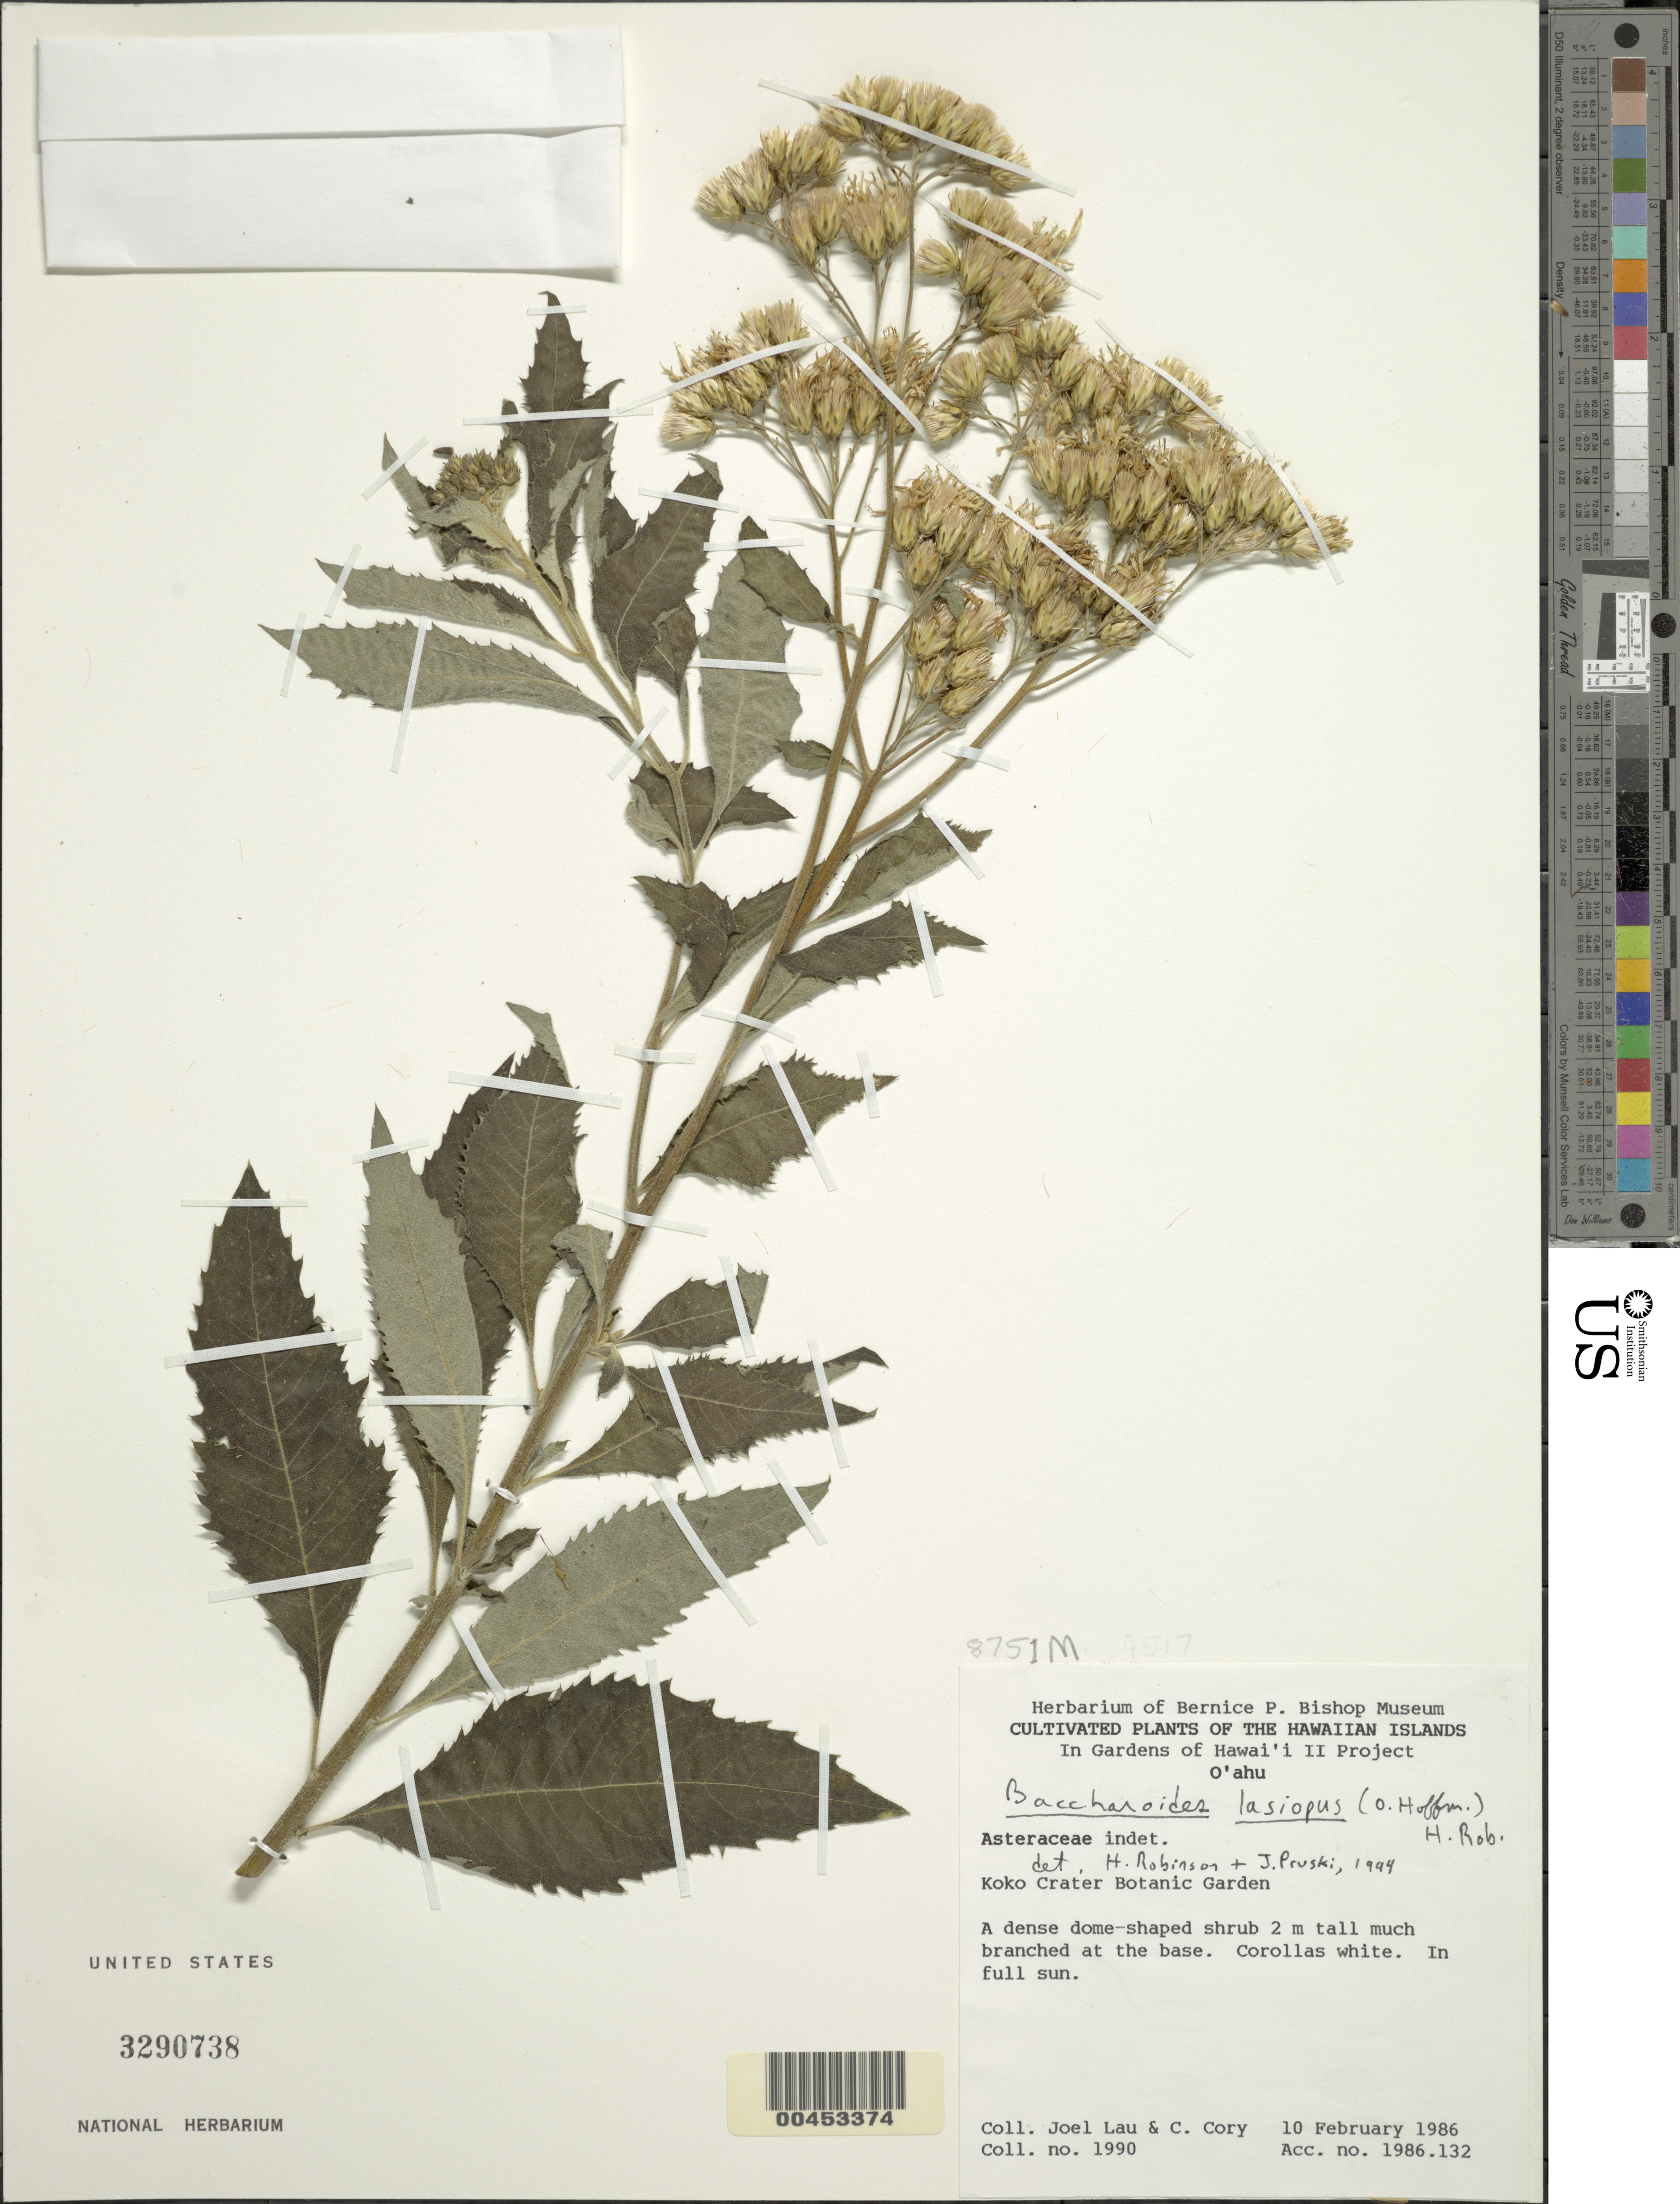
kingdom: Plantae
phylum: Tracheophyta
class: Magnoliopsida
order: Asterales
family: Asteraceae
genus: Baccharoides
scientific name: Baccharoides lasiopus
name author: (O. Hoffm.) H. Rob.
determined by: Robinson, Harold E., (US)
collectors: J. Lau & C. Cory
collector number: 1990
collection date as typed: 10 Feb 1986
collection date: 1986-02-10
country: United States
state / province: Hawaii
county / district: Honolulu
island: Oahu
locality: Koko Crater Botanic Garden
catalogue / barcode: US 3290738